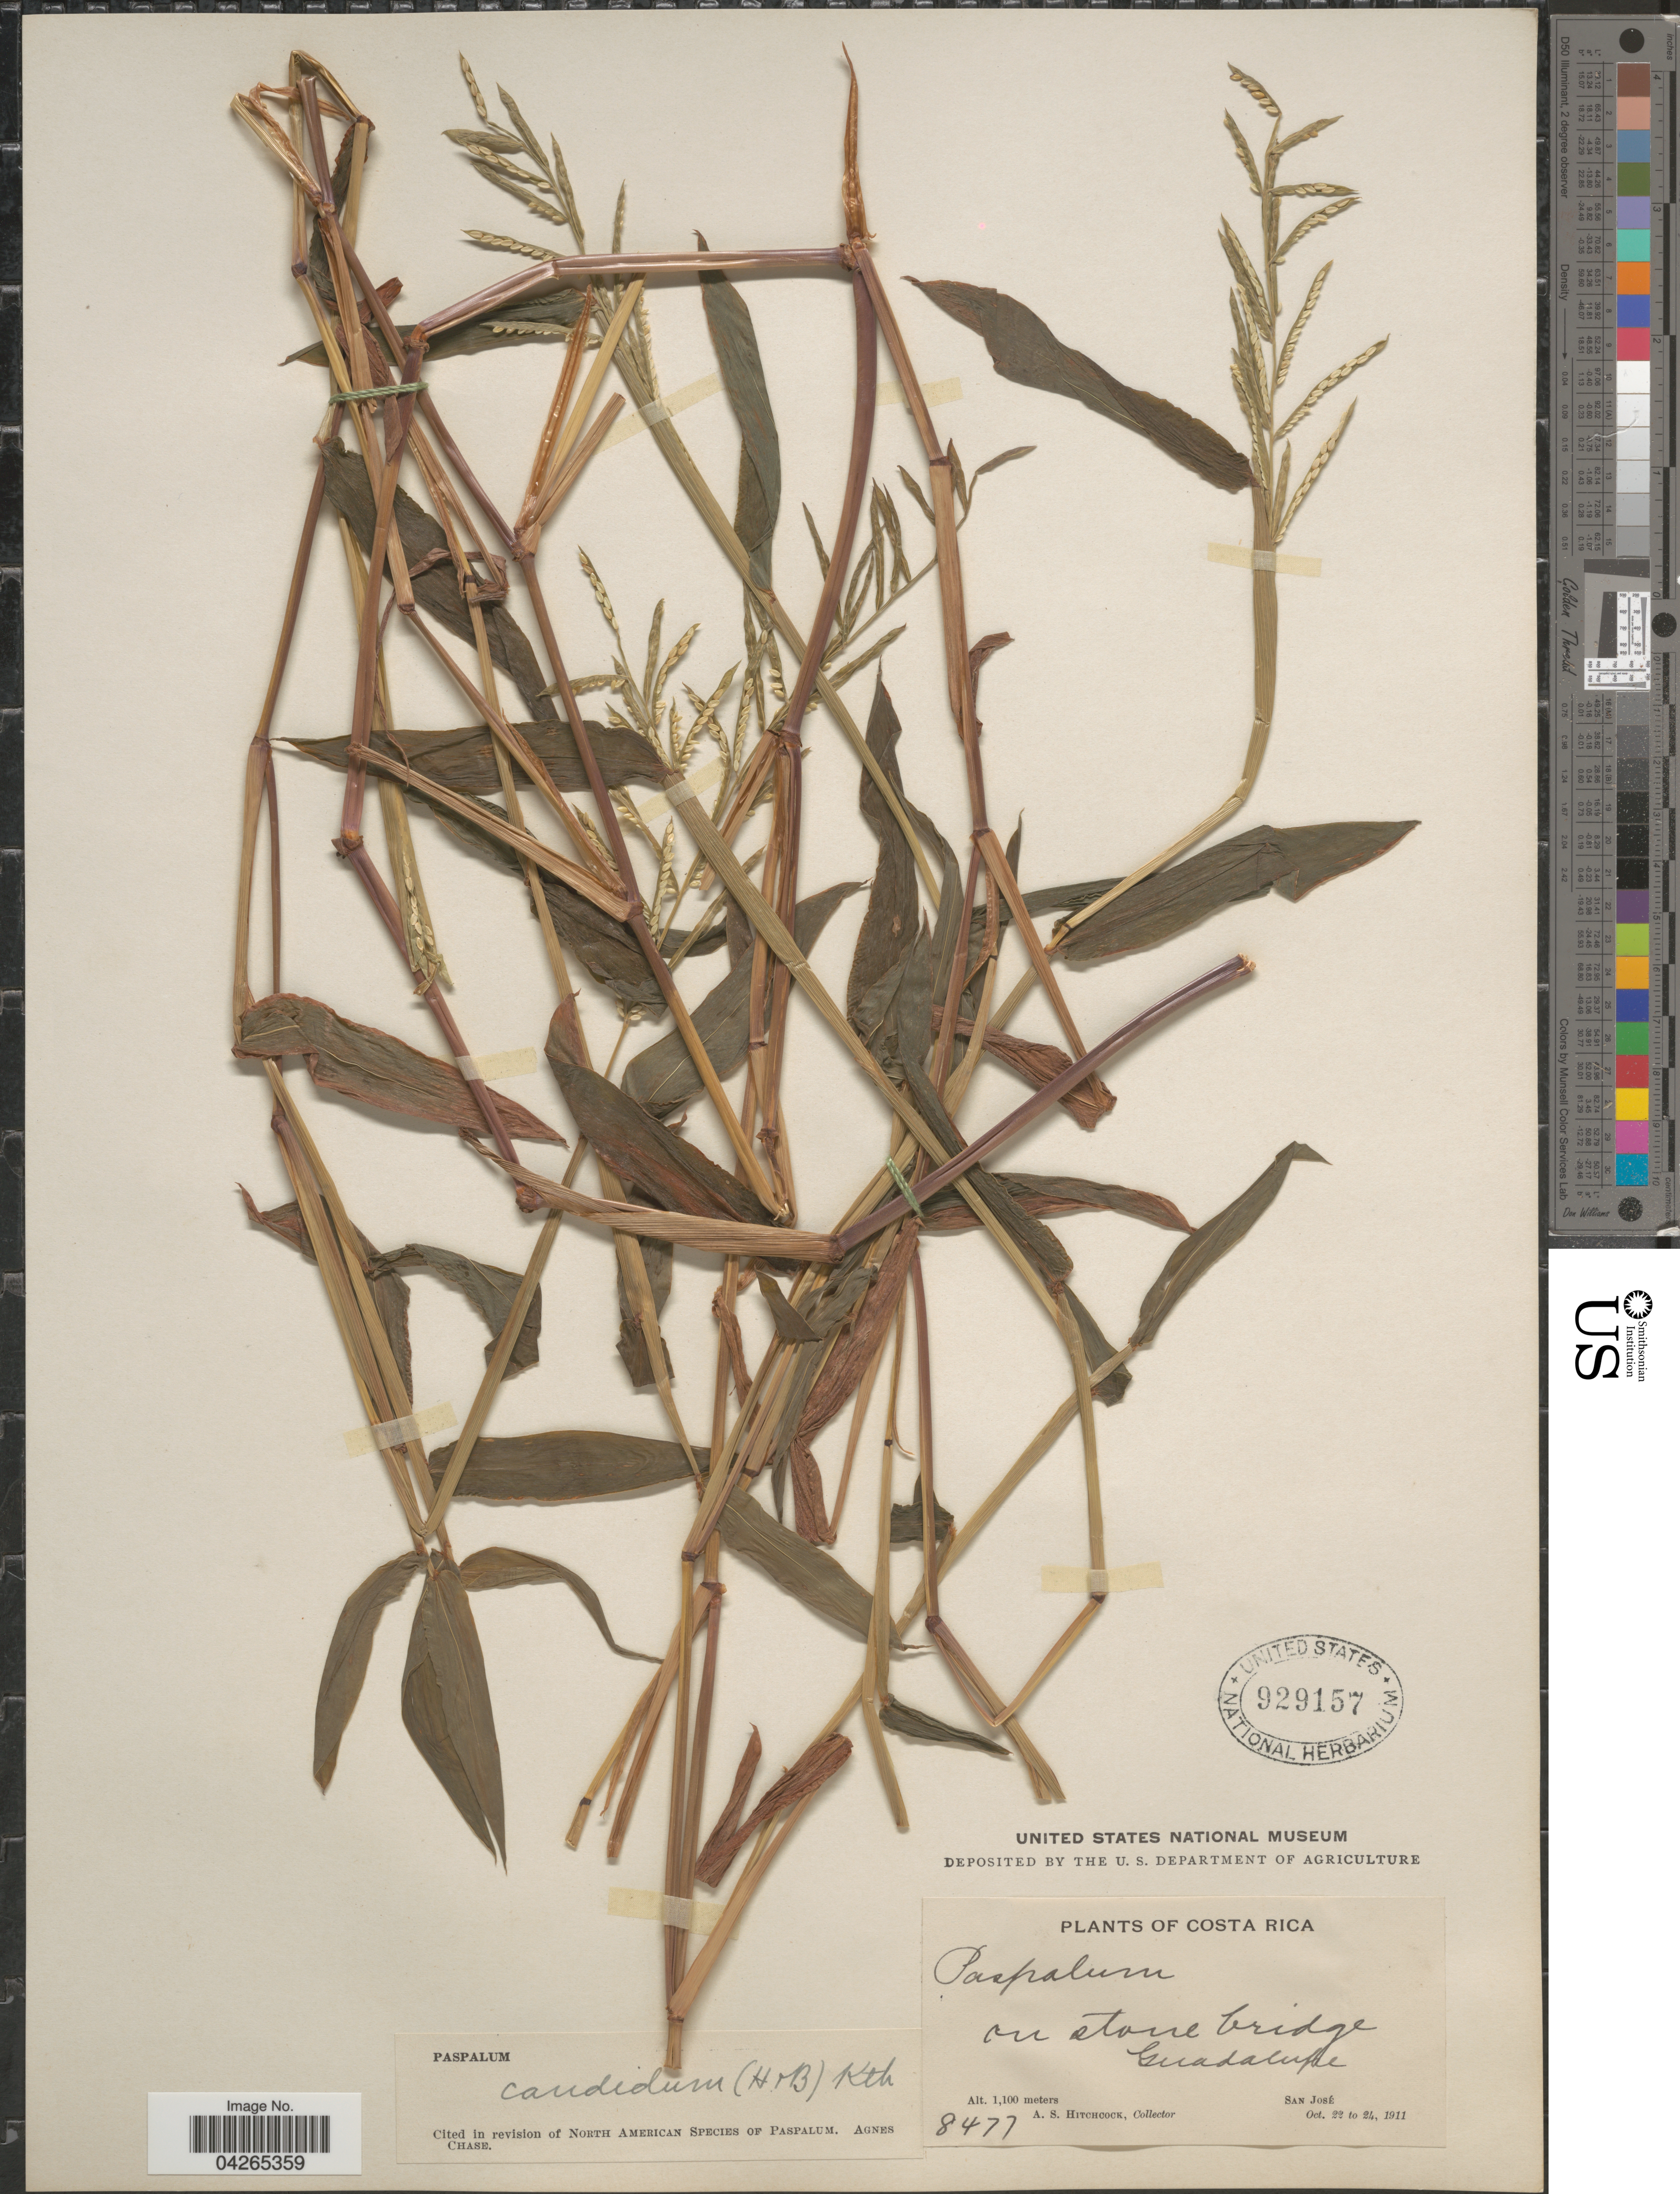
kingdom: Plantae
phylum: Tracheophyta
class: Liliopsida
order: Poales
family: Poaceae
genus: Paspalum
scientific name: Paspalum candidum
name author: (Humb. & Bonpl. ex Fleugge) Kunth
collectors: A. S. Hitchcock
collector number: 8477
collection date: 1911-10-22/1911-10-24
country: Costa Rica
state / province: San José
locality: On stone bridge Guadalupe.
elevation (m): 1100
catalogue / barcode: US 929157